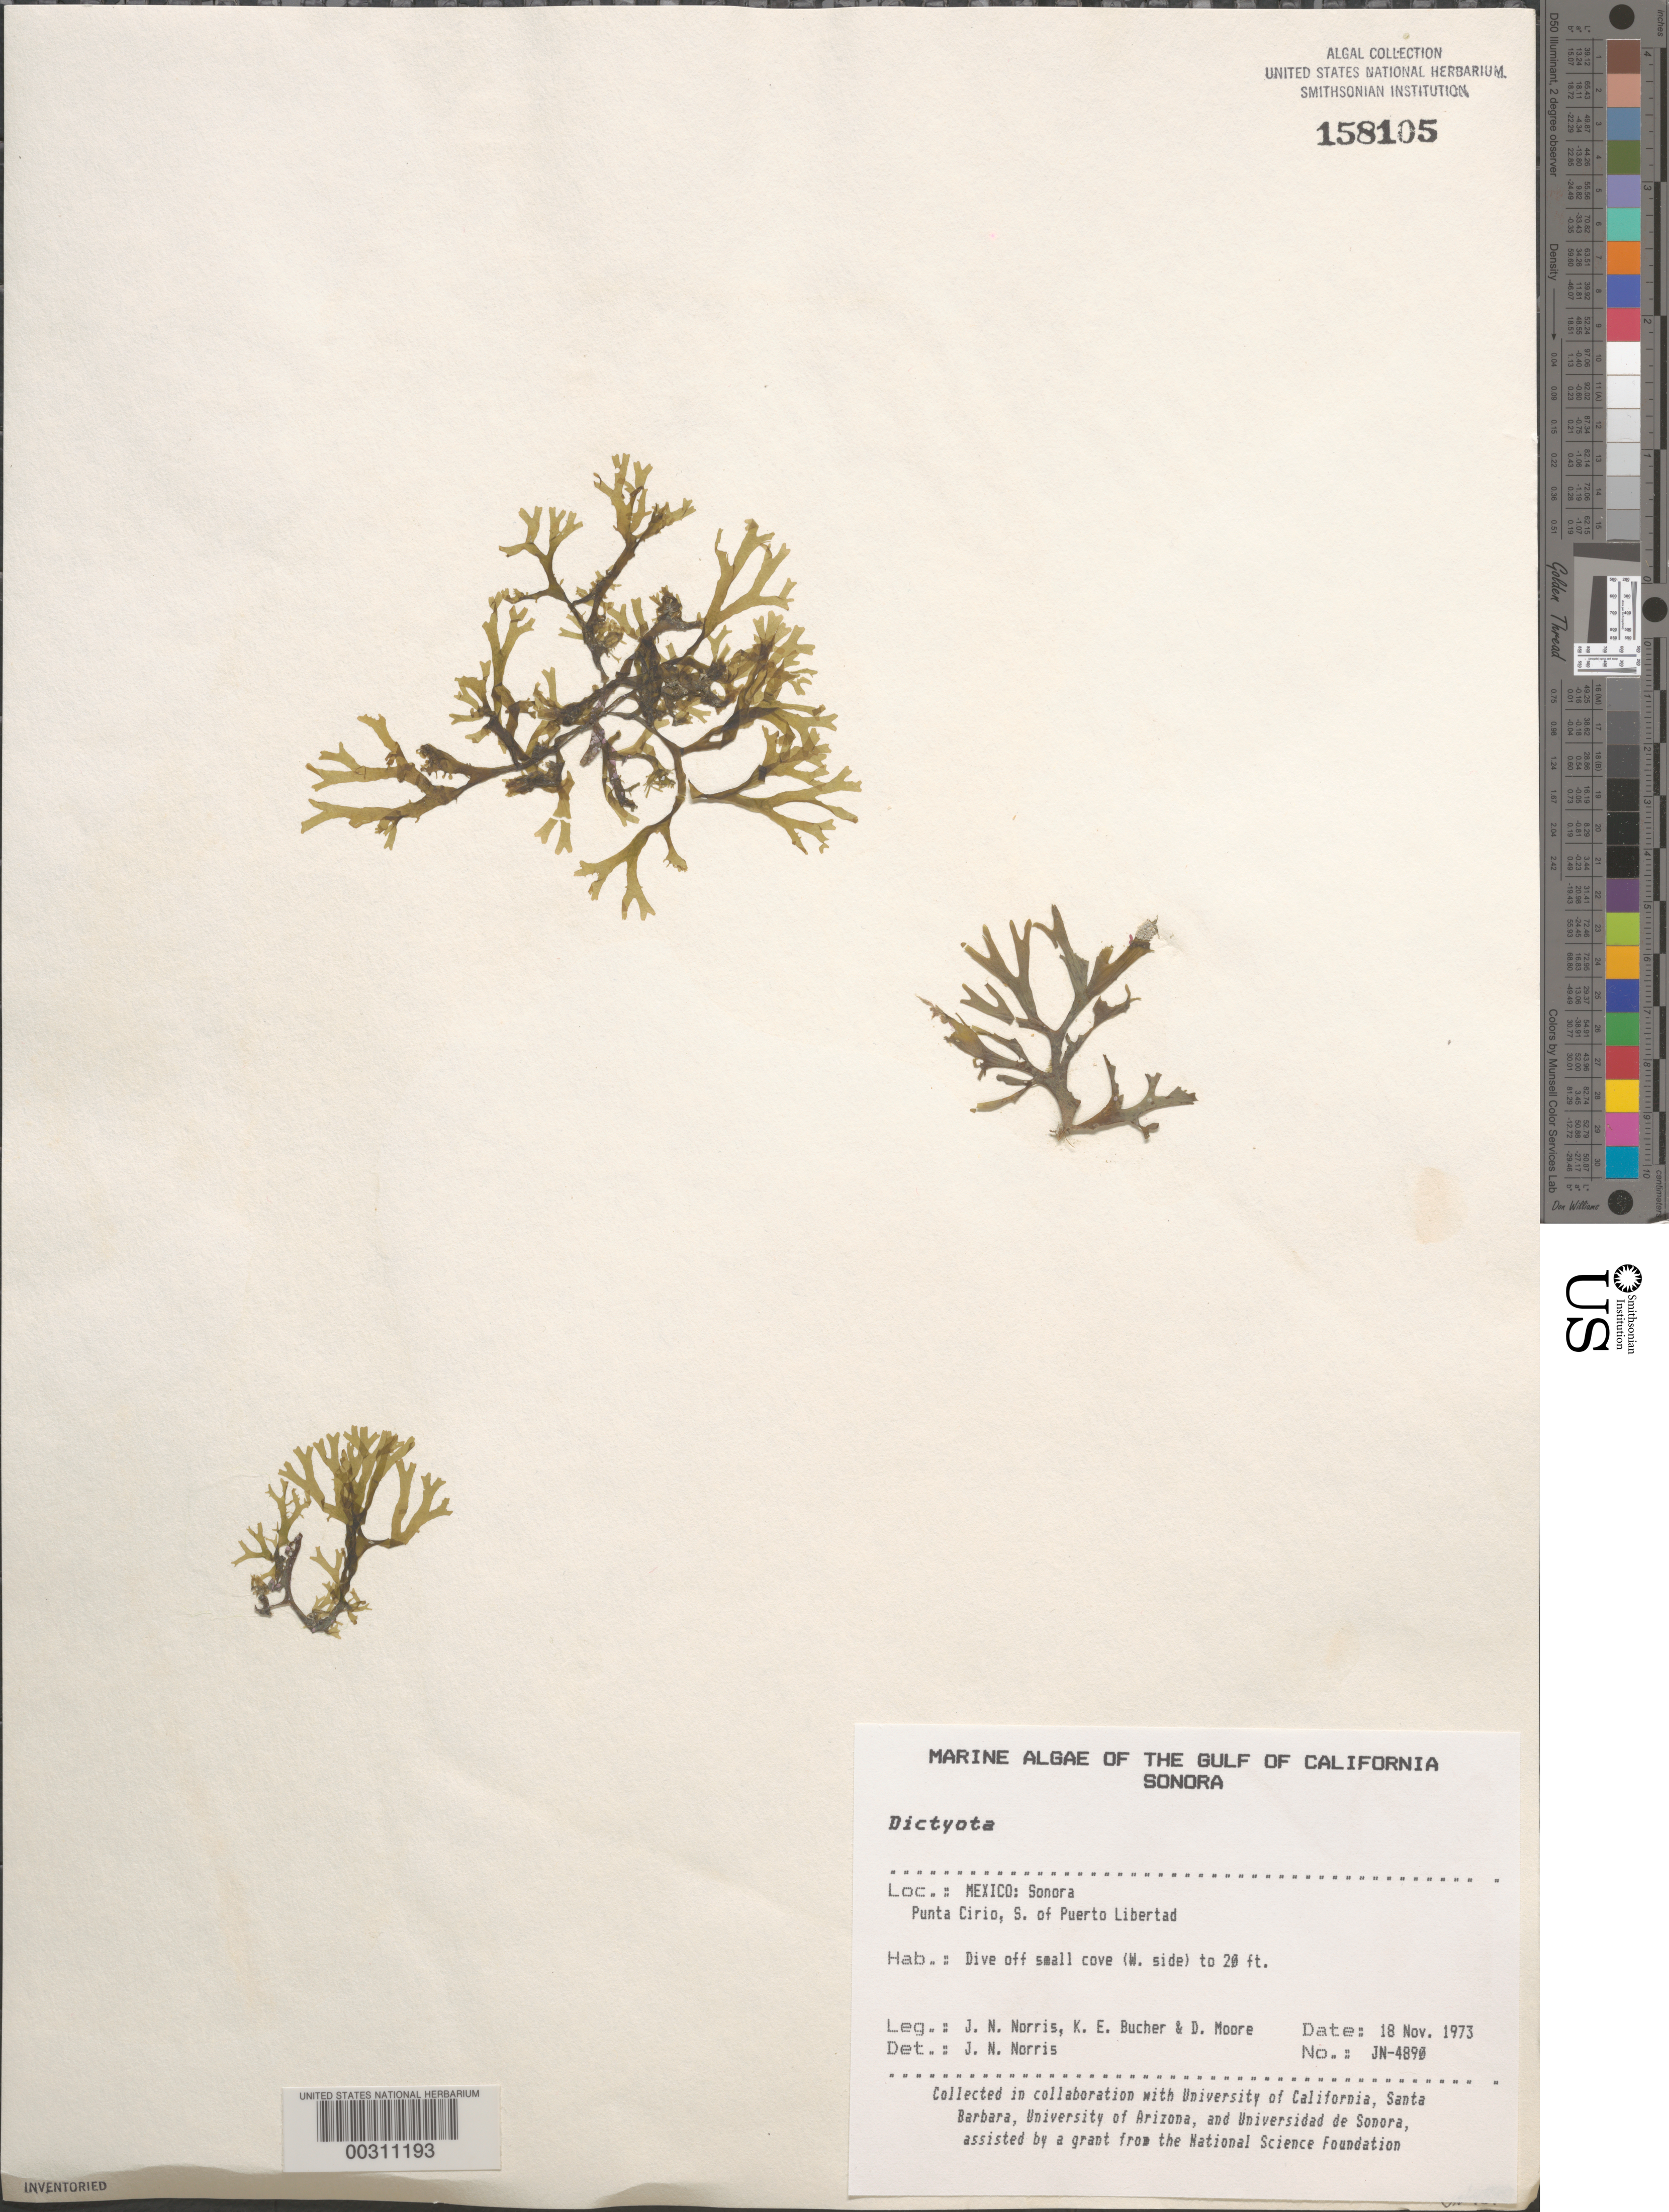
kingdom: Chromista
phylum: Ochrophyta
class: Phaeophyceae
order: Dictyotales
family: Dictyotaceae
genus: Dictyota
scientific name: Dictyota sp.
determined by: Norris, James N.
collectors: J. N. Norris, K. E. Bucher & D. Moore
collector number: JN-4890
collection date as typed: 18 Nov 1973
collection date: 1973-11-18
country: Mexico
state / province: Sonora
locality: Punta Cirio south of Puerto Libertad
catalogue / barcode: US 158105